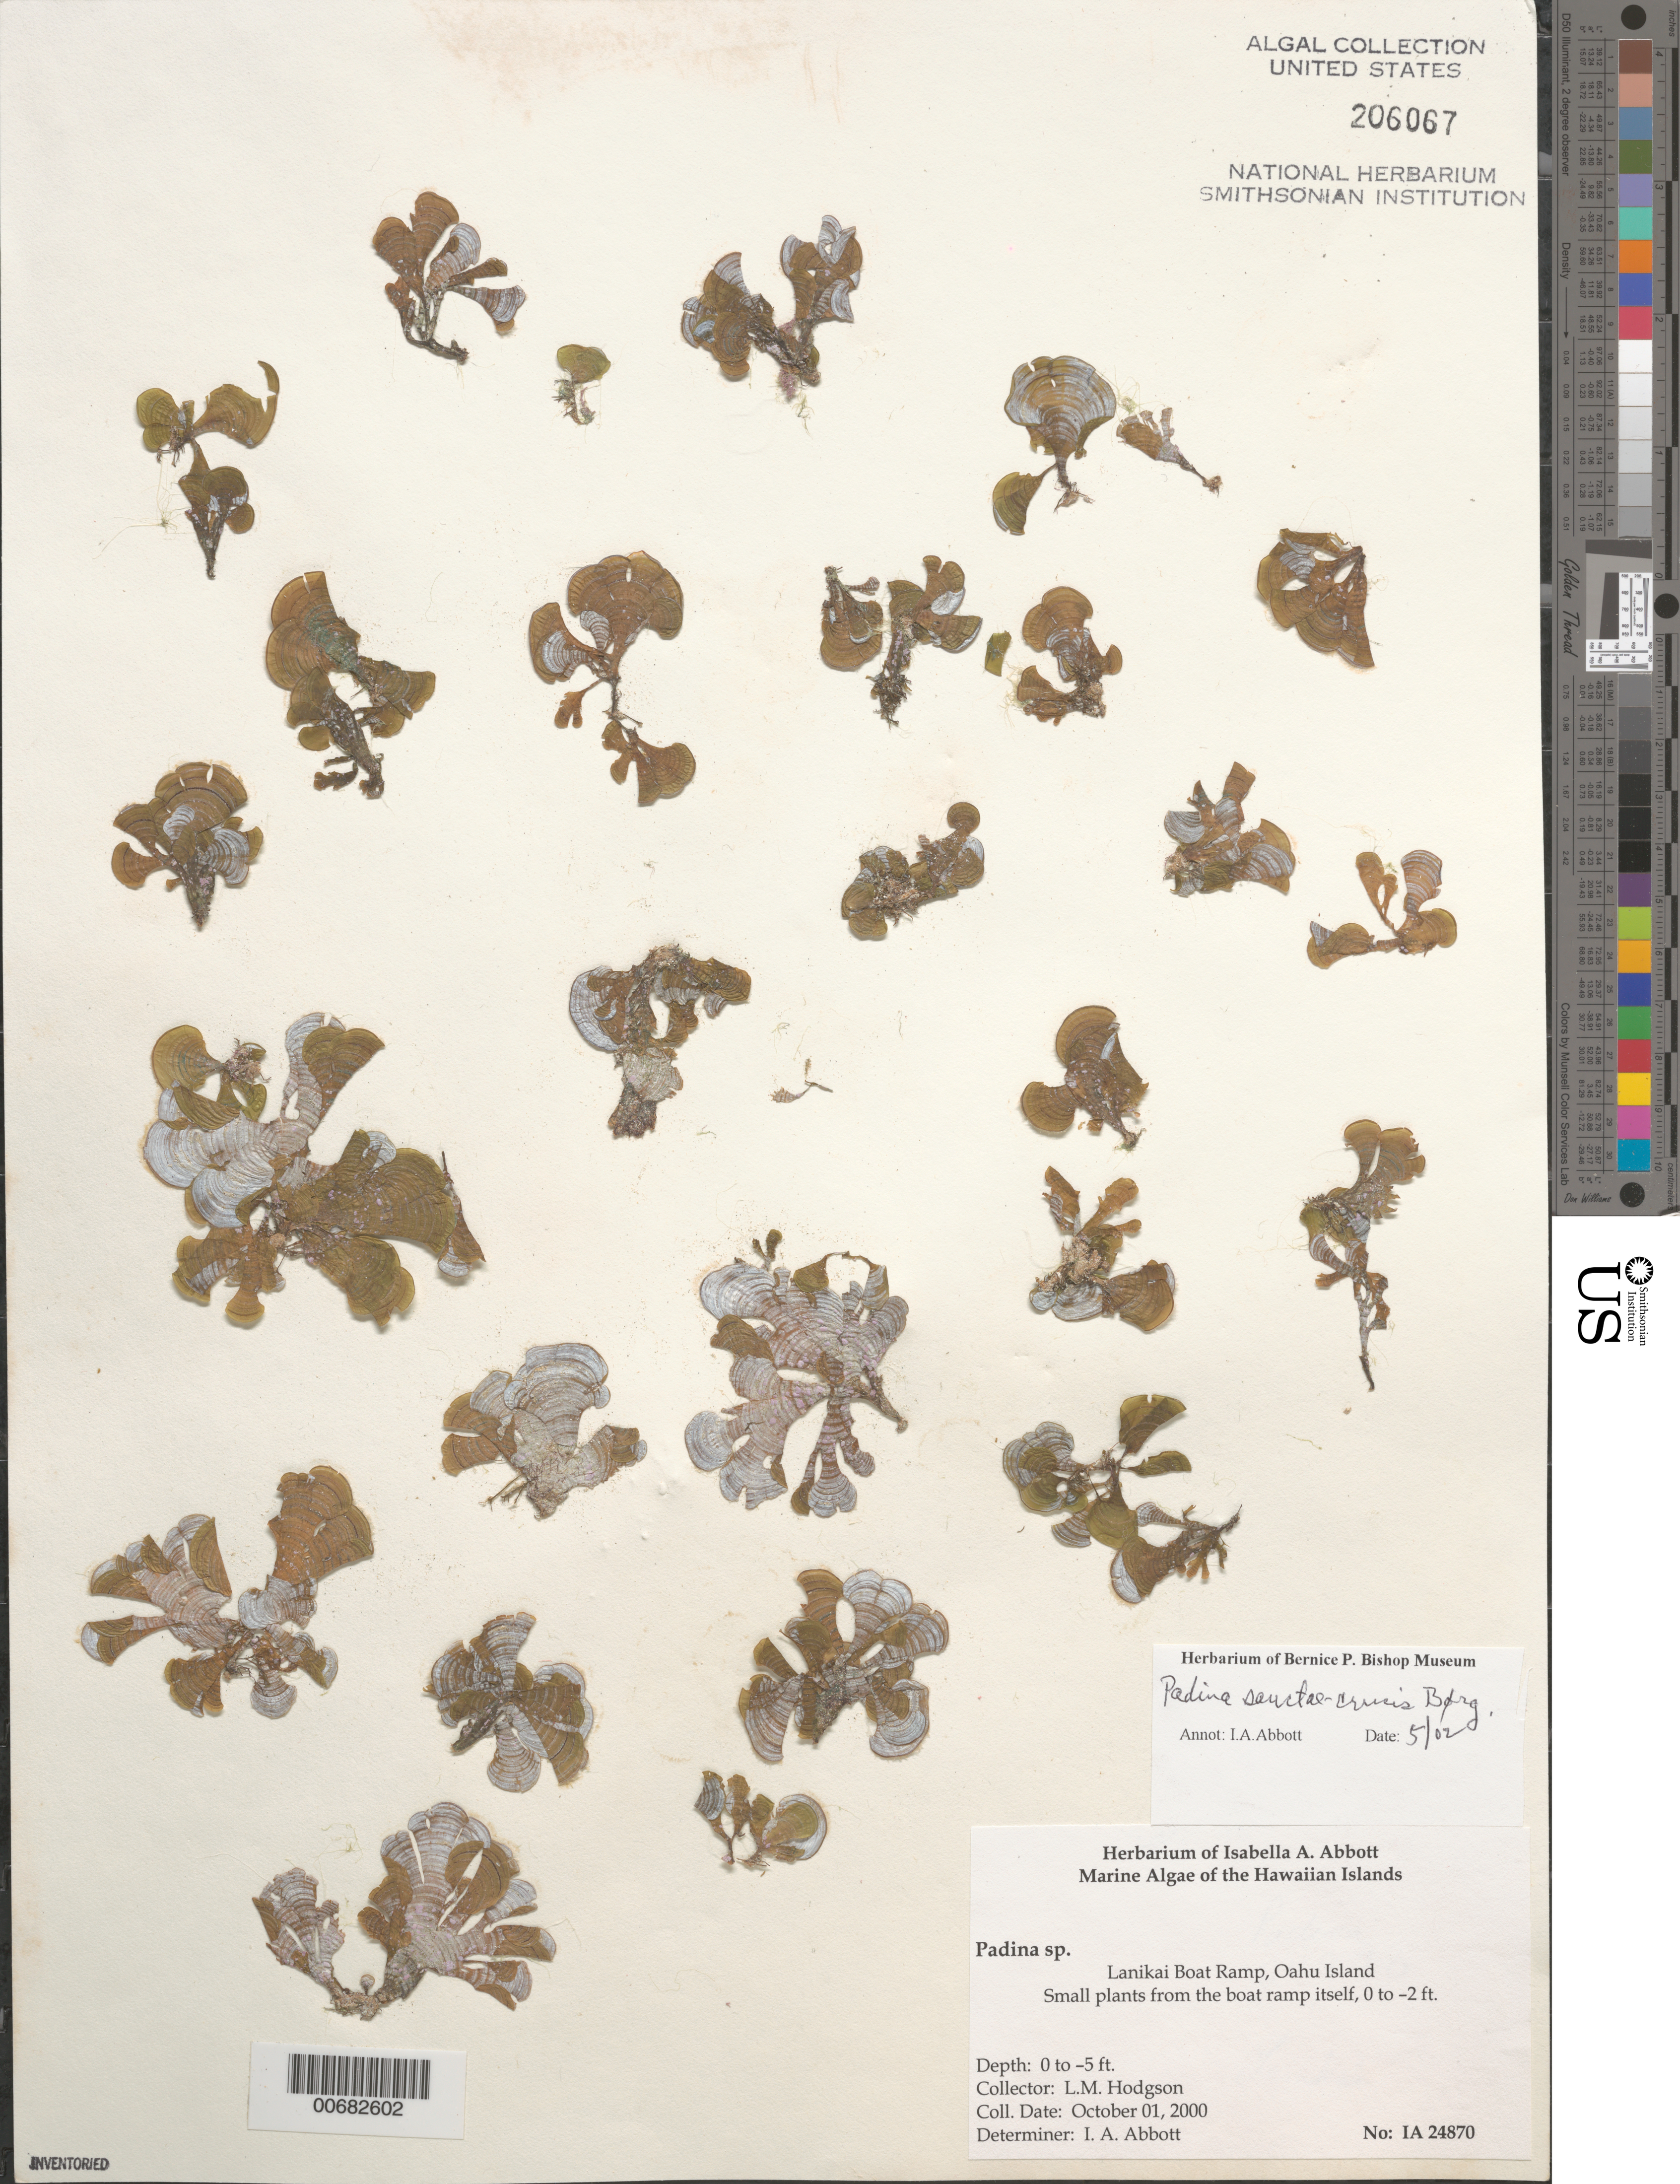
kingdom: Chromista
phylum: Ochrophyta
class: Phaeophyceae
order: Dictyotales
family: Dictyotaceae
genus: Padina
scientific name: Padina sanctae-crucis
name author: Børgesen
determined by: Abbott, Isabella A.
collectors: L. M. Hodgson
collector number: IAA 24870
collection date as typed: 01 Oct 2000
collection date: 2000-10-01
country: United States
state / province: Hawaii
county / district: Honolulu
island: Oahu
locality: Lanikai Boat Ramp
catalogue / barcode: US 206067